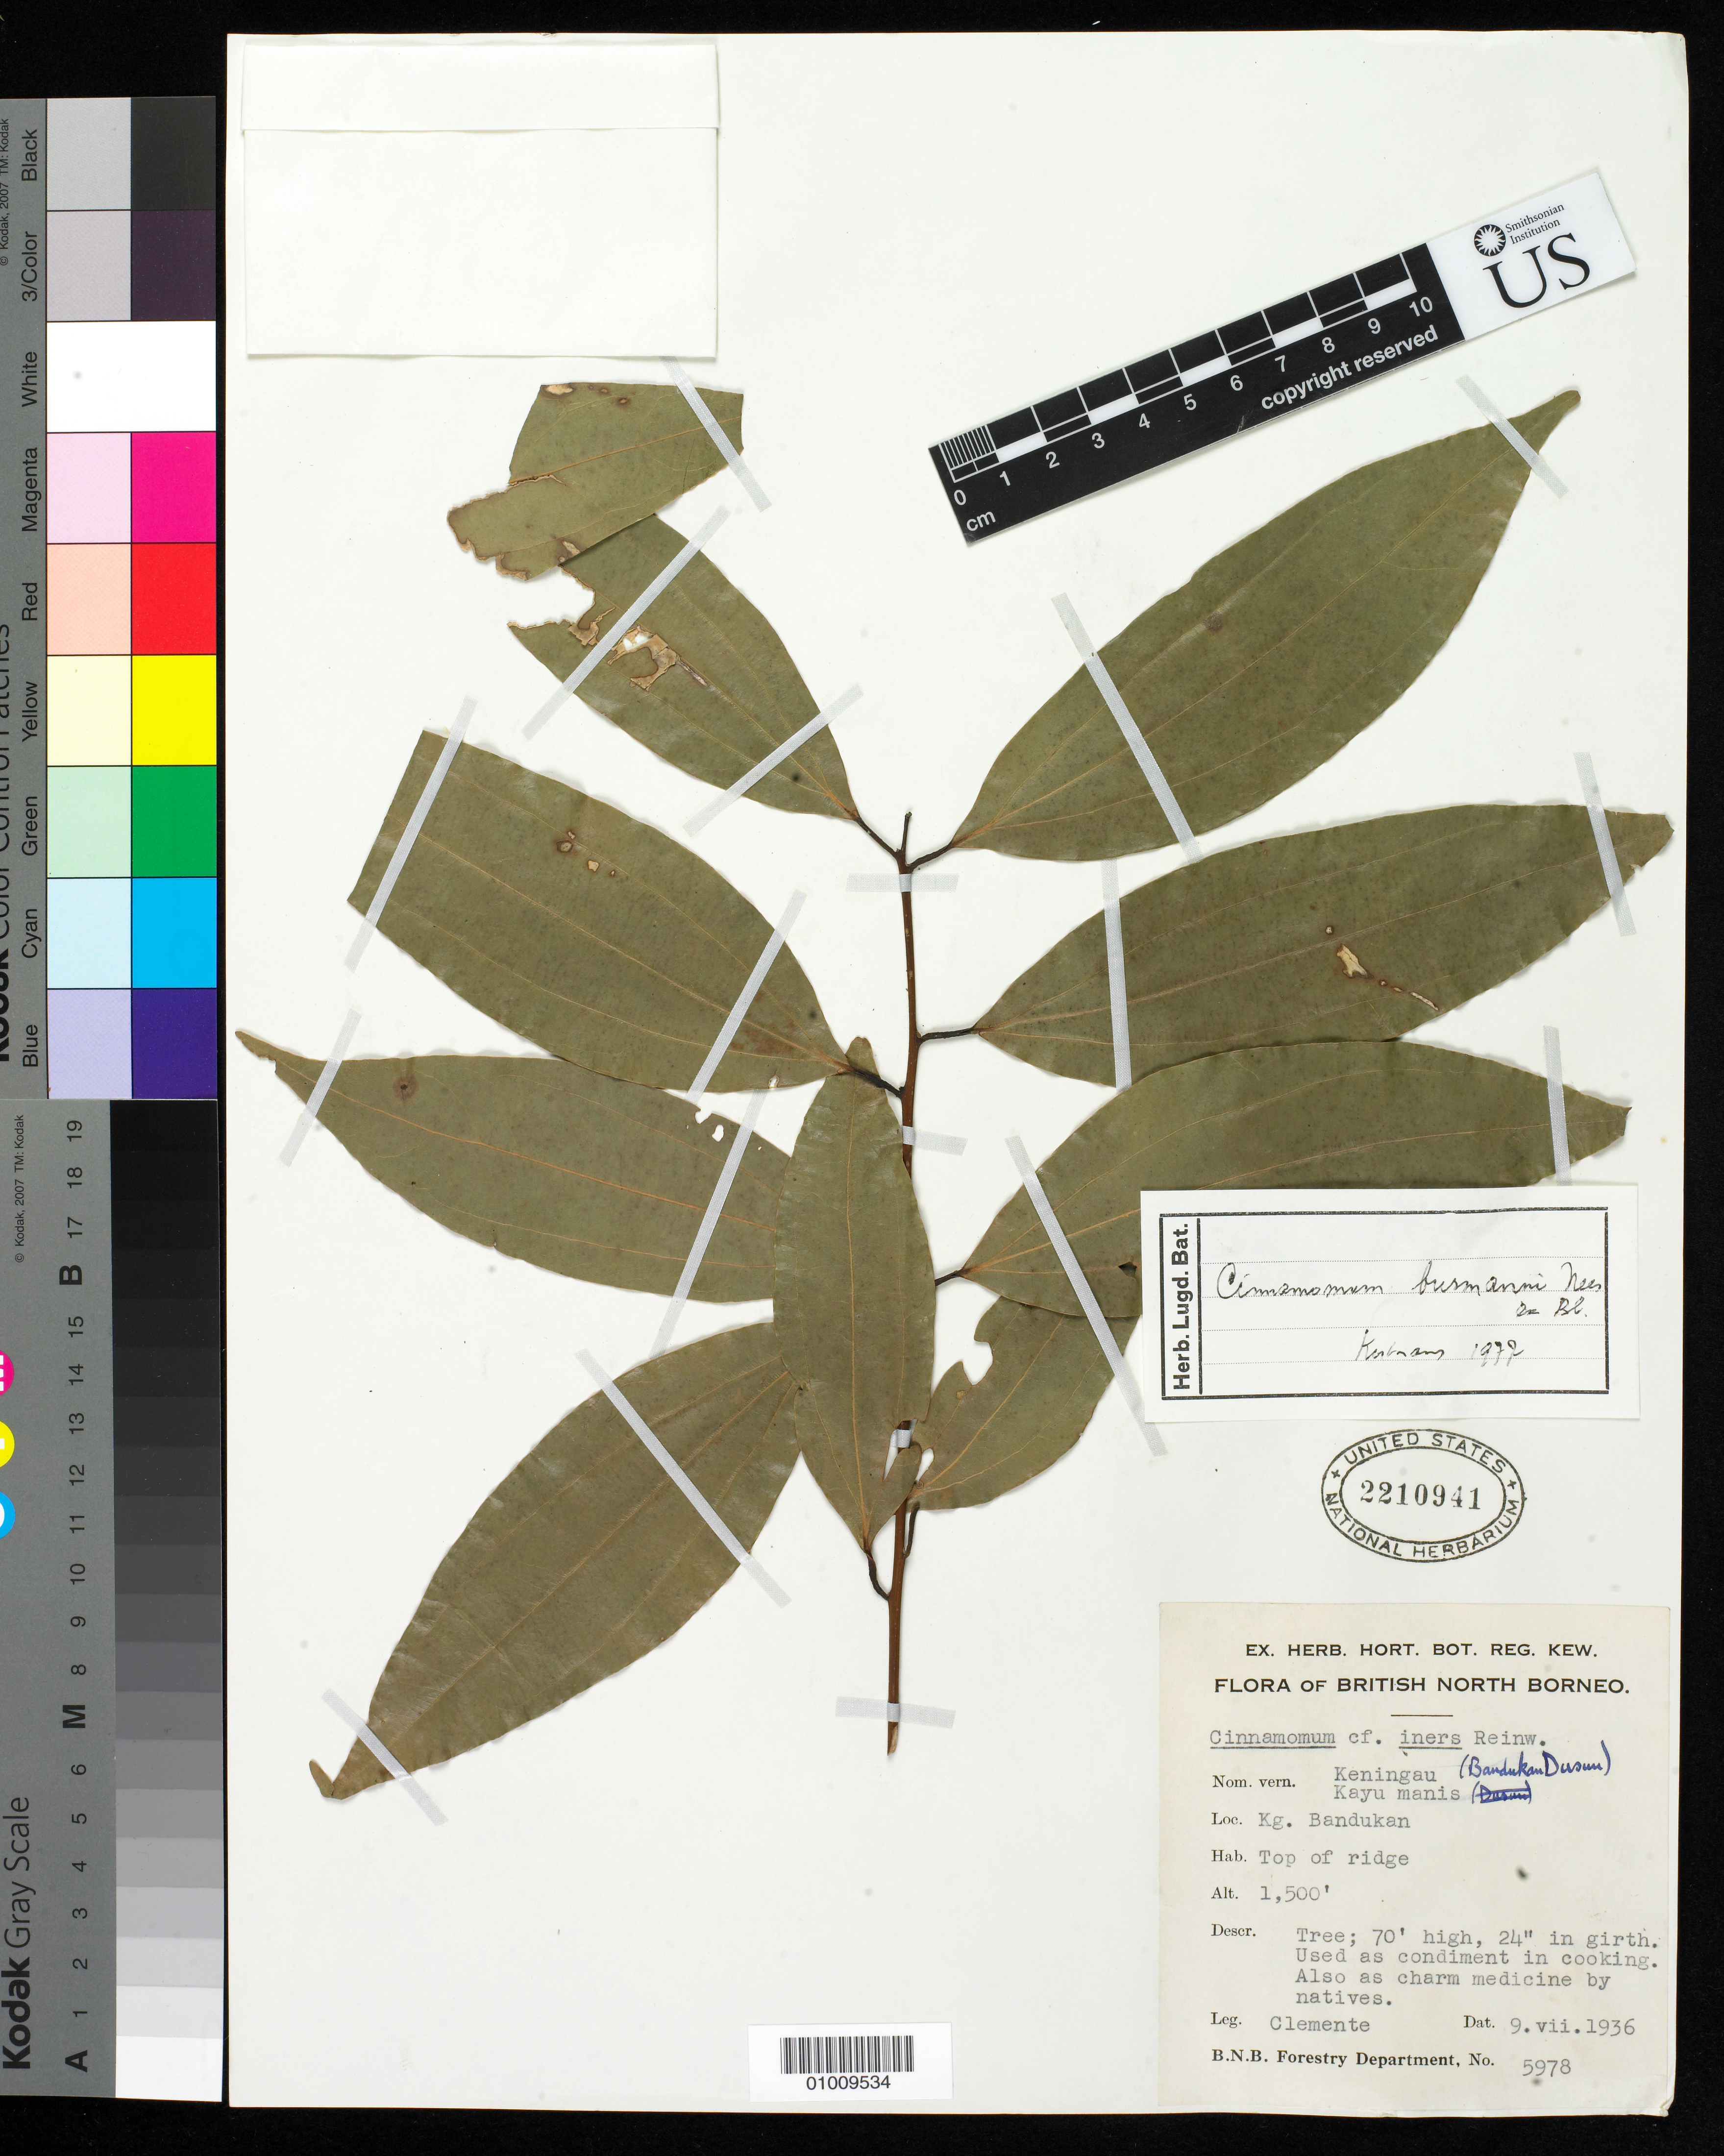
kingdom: Plantae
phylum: Tracheophyta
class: Magnoliopsida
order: Laurales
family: Lauraceae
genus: Cinnamomum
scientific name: Cinnamomum burmannii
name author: (Nees & T. Nees) Blume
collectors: Bro. Clemente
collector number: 5978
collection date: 1936-07-09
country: Malaysia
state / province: Sabah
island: Borneo I.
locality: Kg. Bandukan, British North Borneo (now Sabah, east Malaysia)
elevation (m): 457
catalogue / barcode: US 2210941